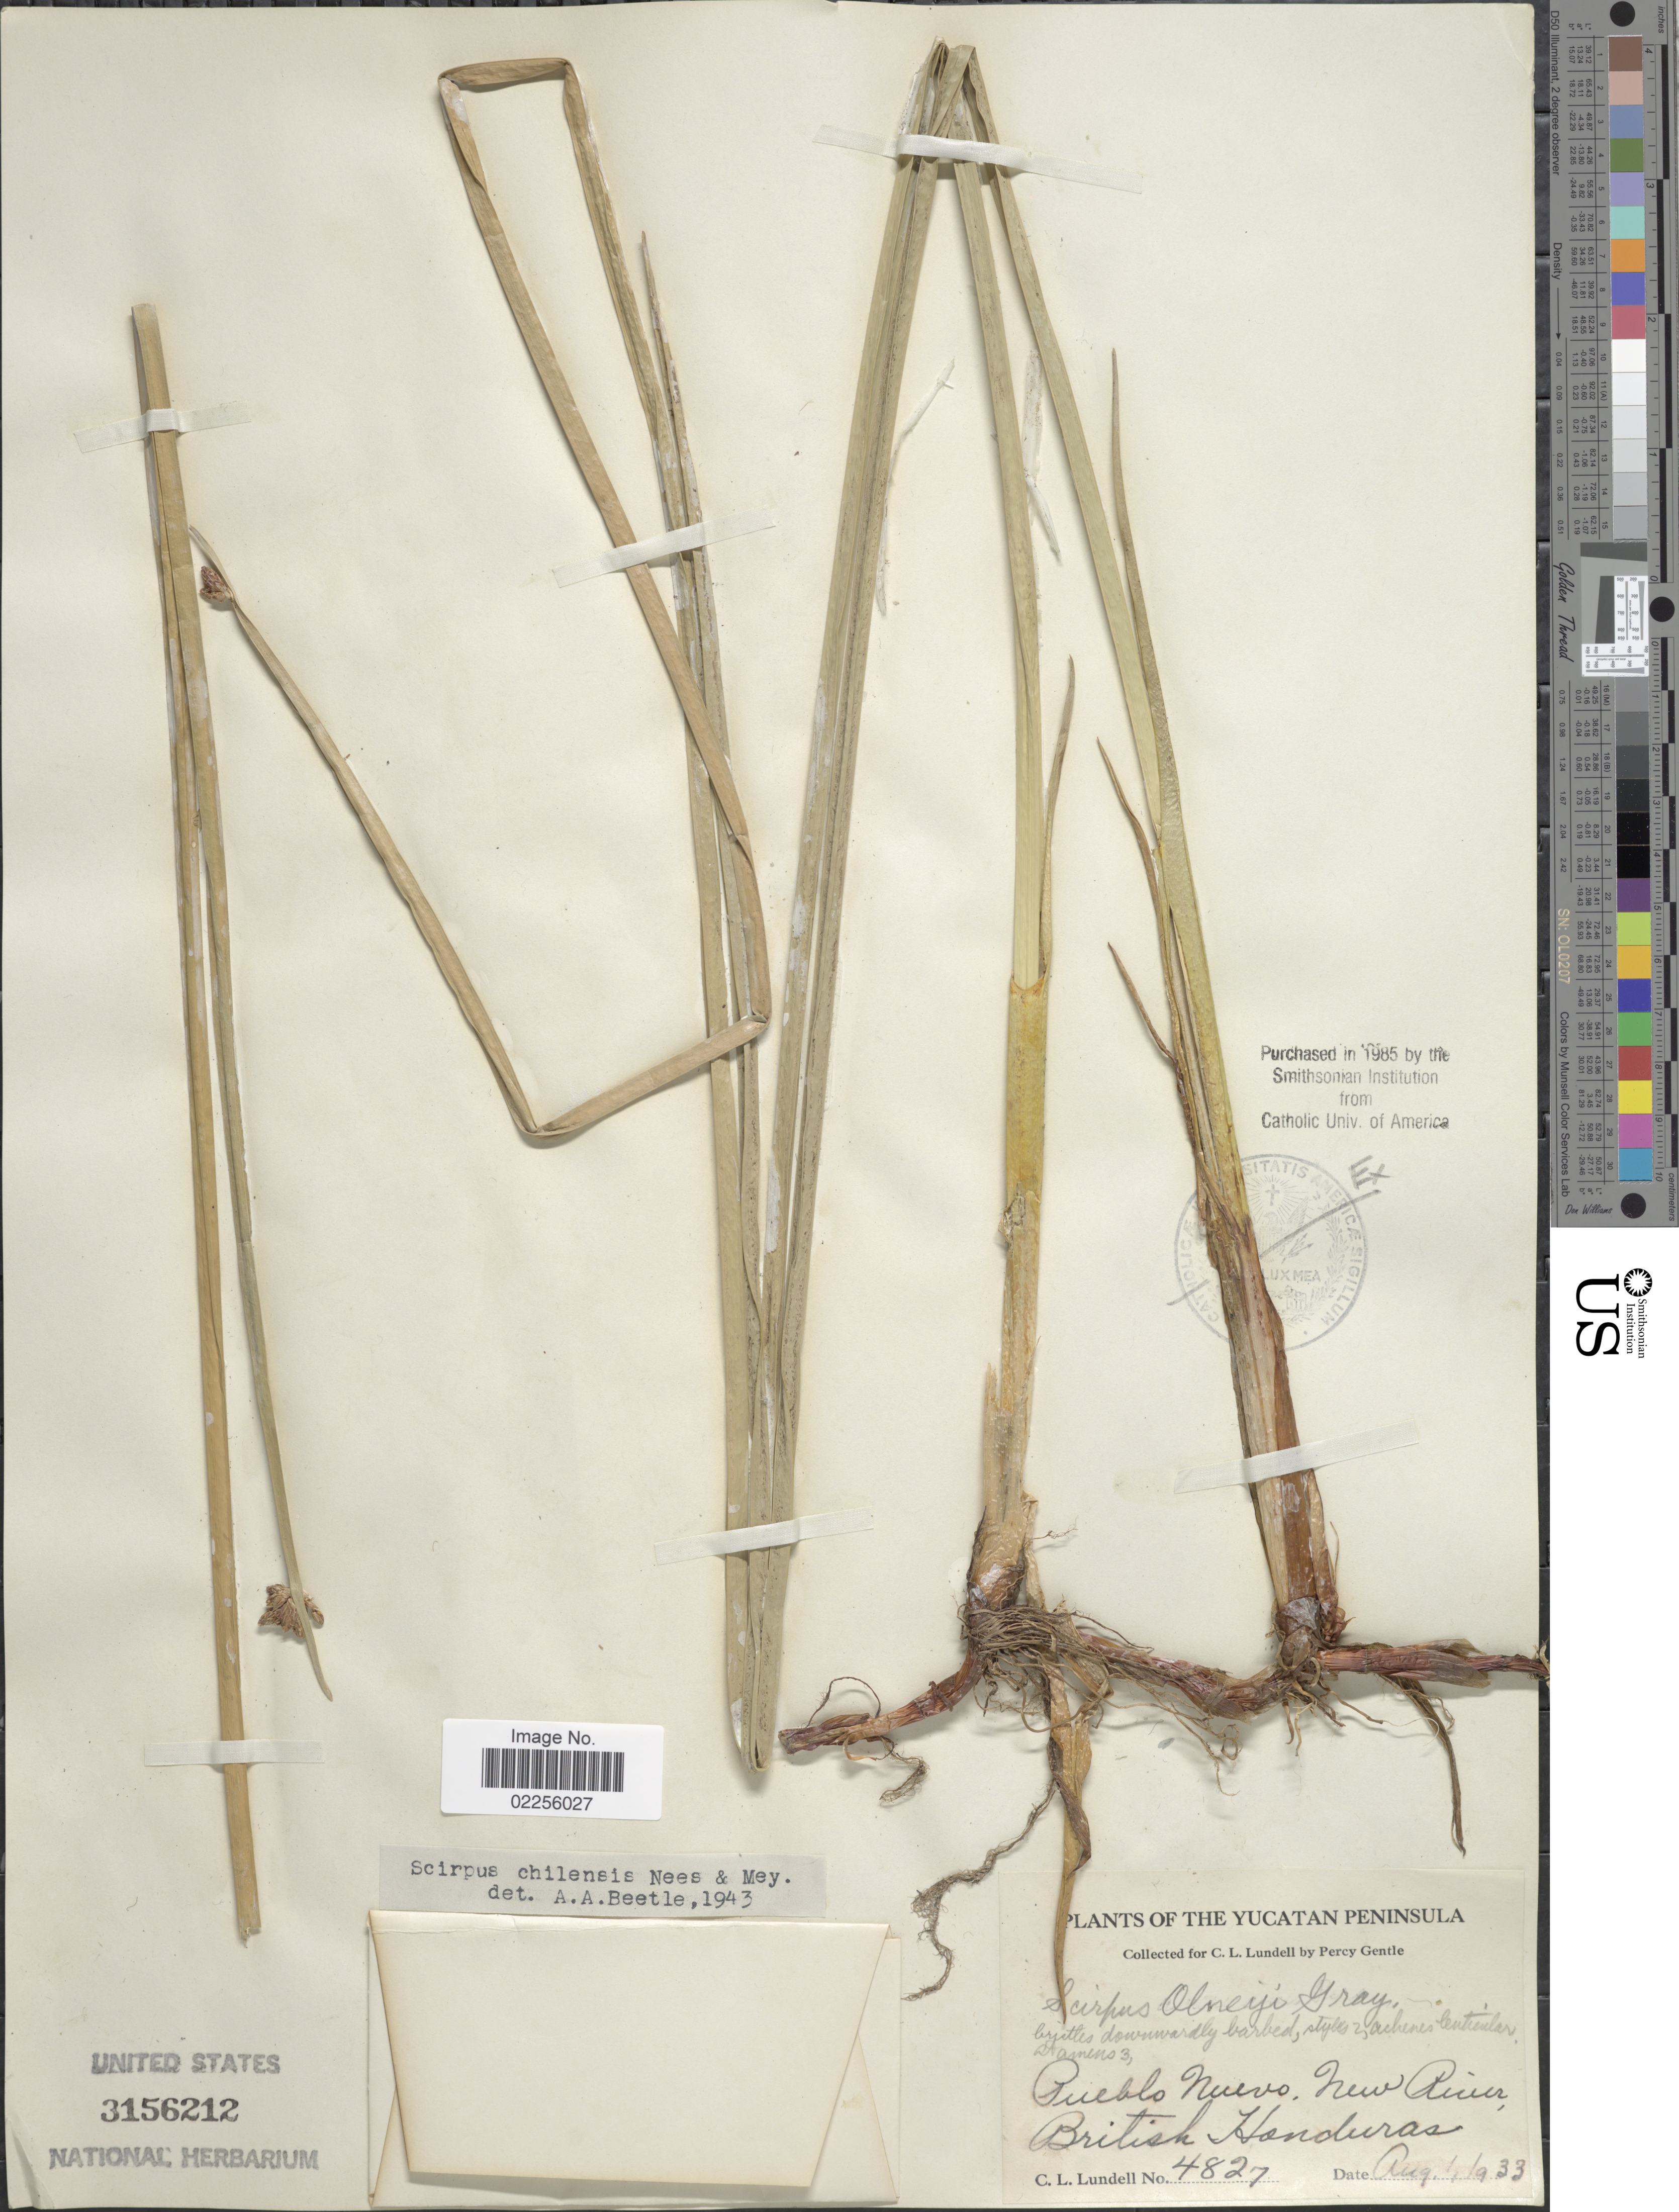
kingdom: Plantae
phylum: Tracheophyta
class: Liliopsida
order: Poales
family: Cyperaceae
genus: Schoenoplectus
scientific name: Schoenoplectus chilensis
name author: (Nees & Meyen) Soják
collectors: C. L. Lundell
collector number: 4827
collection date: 1933-08-01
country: Belize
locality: The Yucatan Peninsula, Pueblo Nuevo, New River, British Honduras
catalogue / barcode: US 3156212